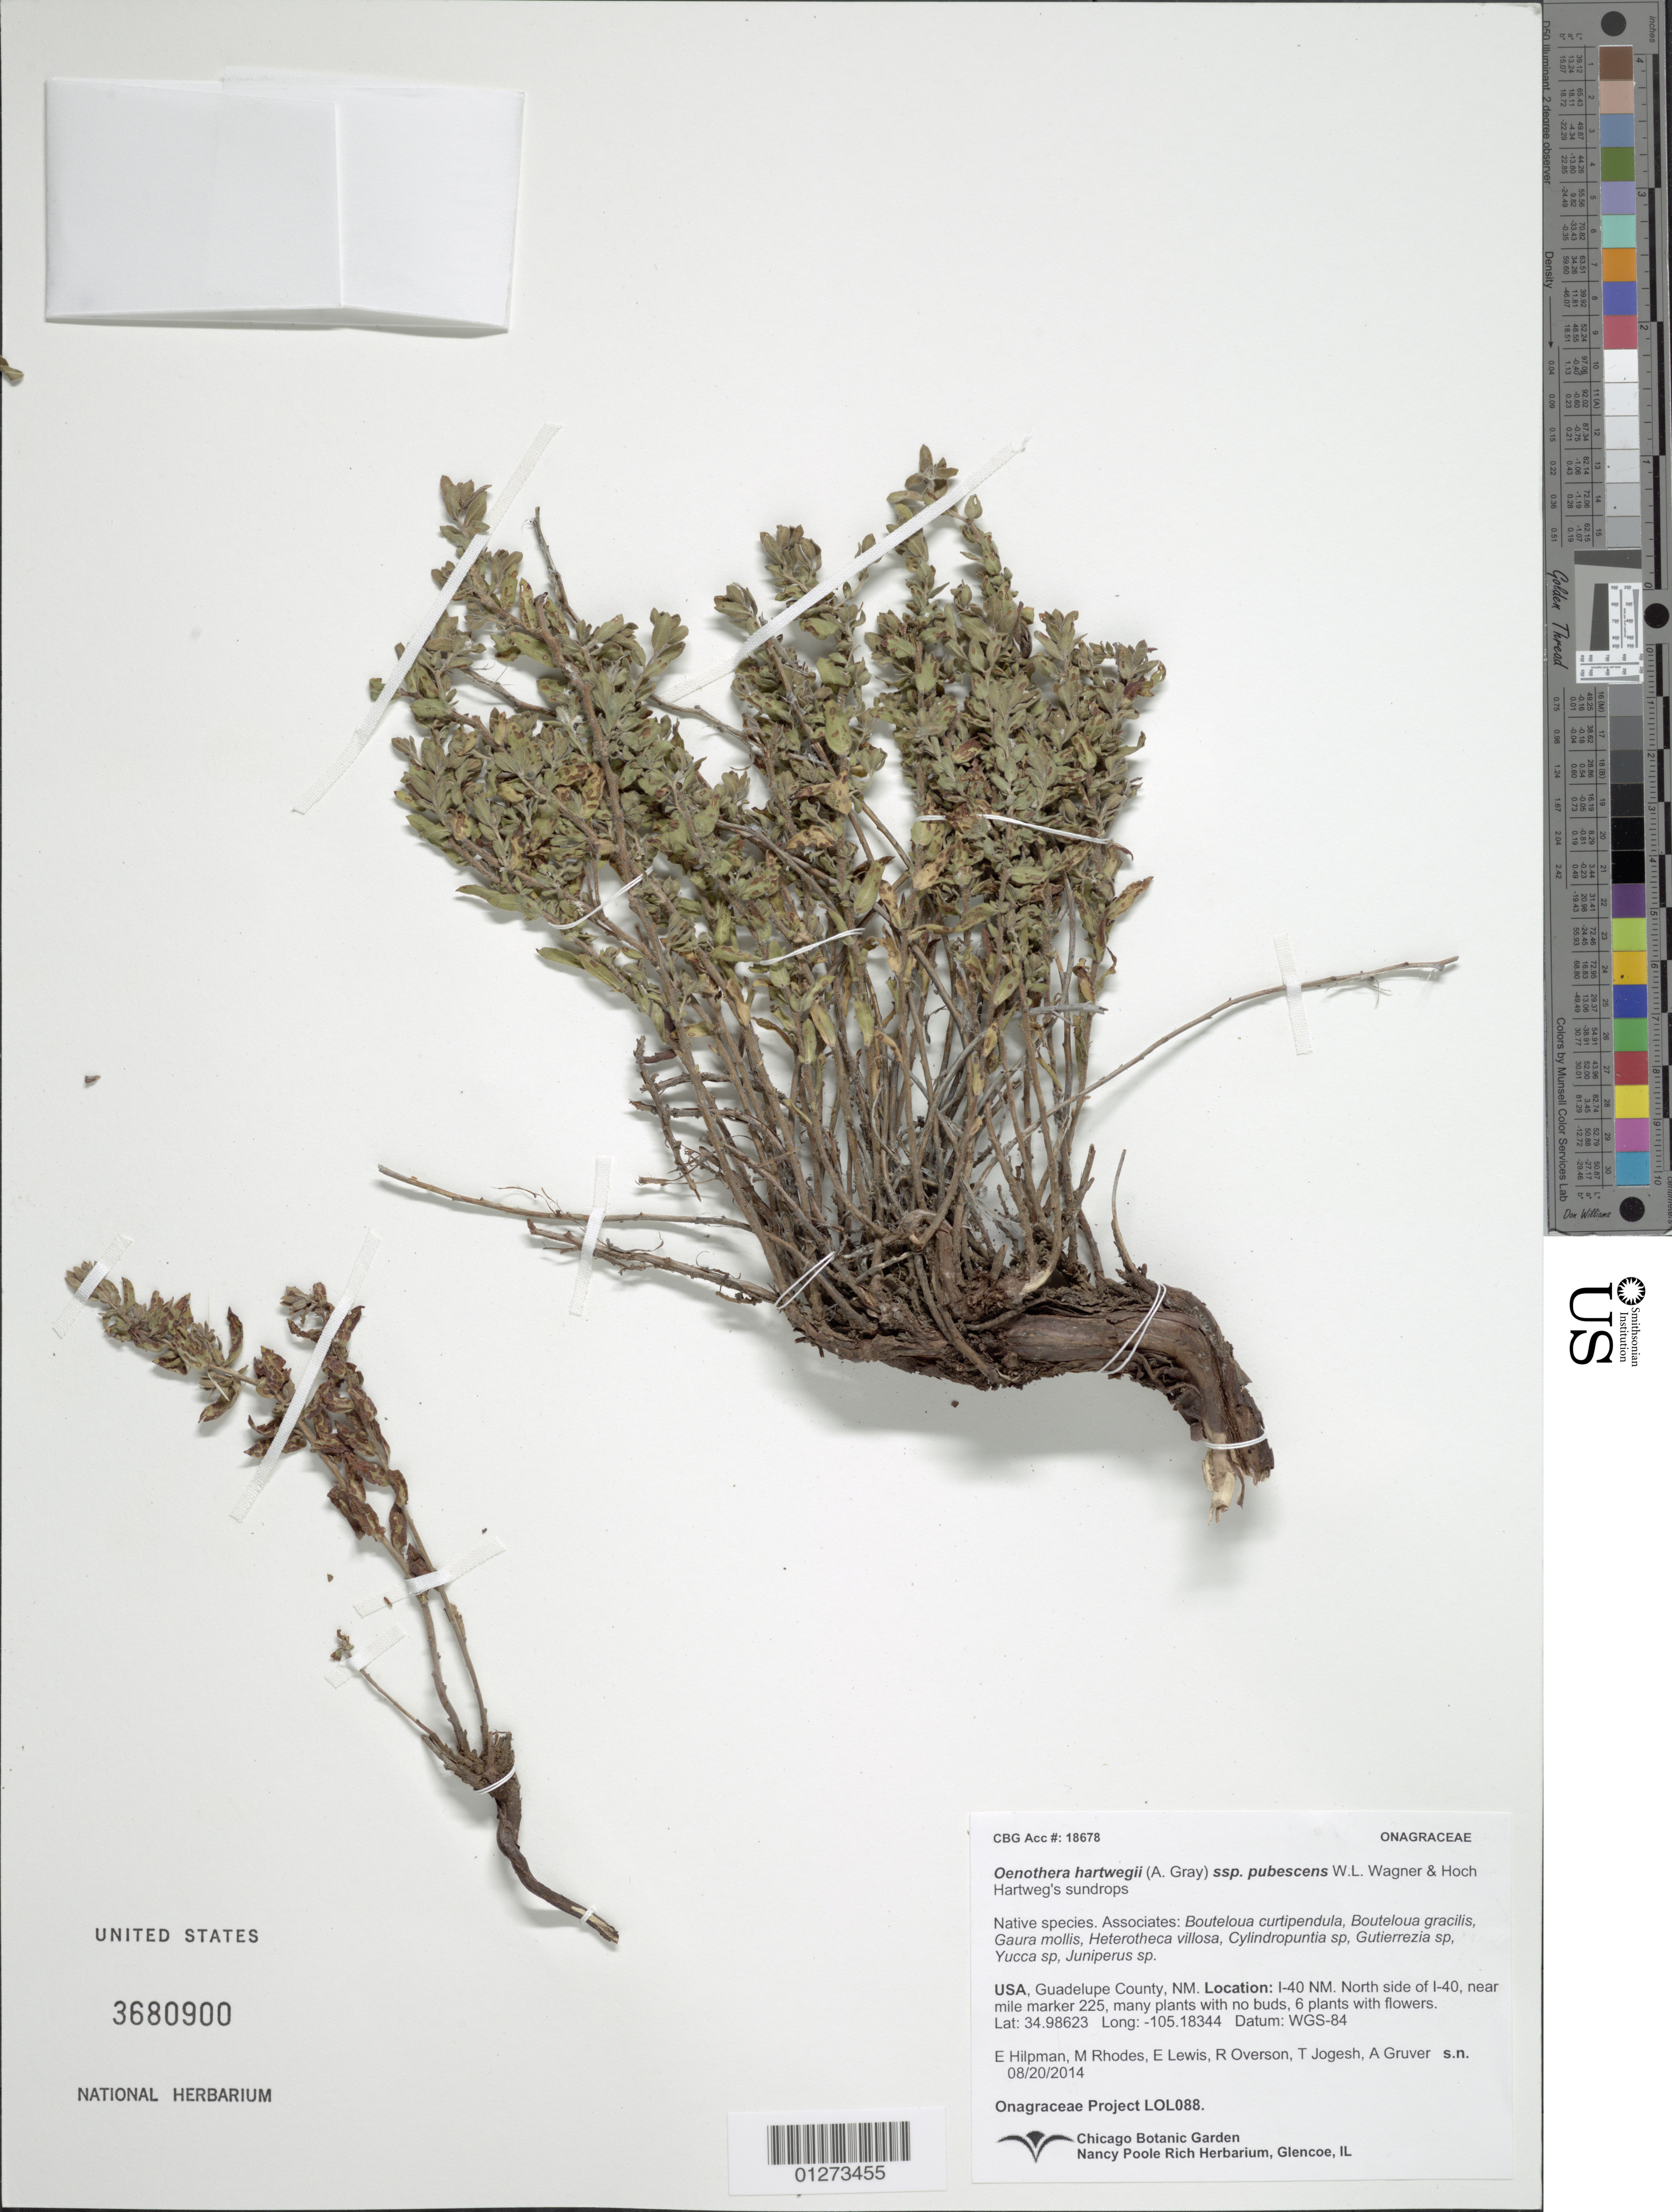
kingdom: Plantae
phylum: Tracheophyta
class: Magnoliopsida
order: Myrtales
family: Onagraceae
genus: Oenothera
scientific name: Oenothera hartwegii subsp. pubescens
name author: (A. Gray) W.L. Wagner & Hoch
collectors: Onagraceae Project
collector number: LOL 088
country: United States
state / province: New Mexico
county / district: Guadelupe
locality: North side of I-40, many plants with no buds, 6 plants with flowers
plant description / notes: CHIC, US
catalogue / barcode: US 3680900